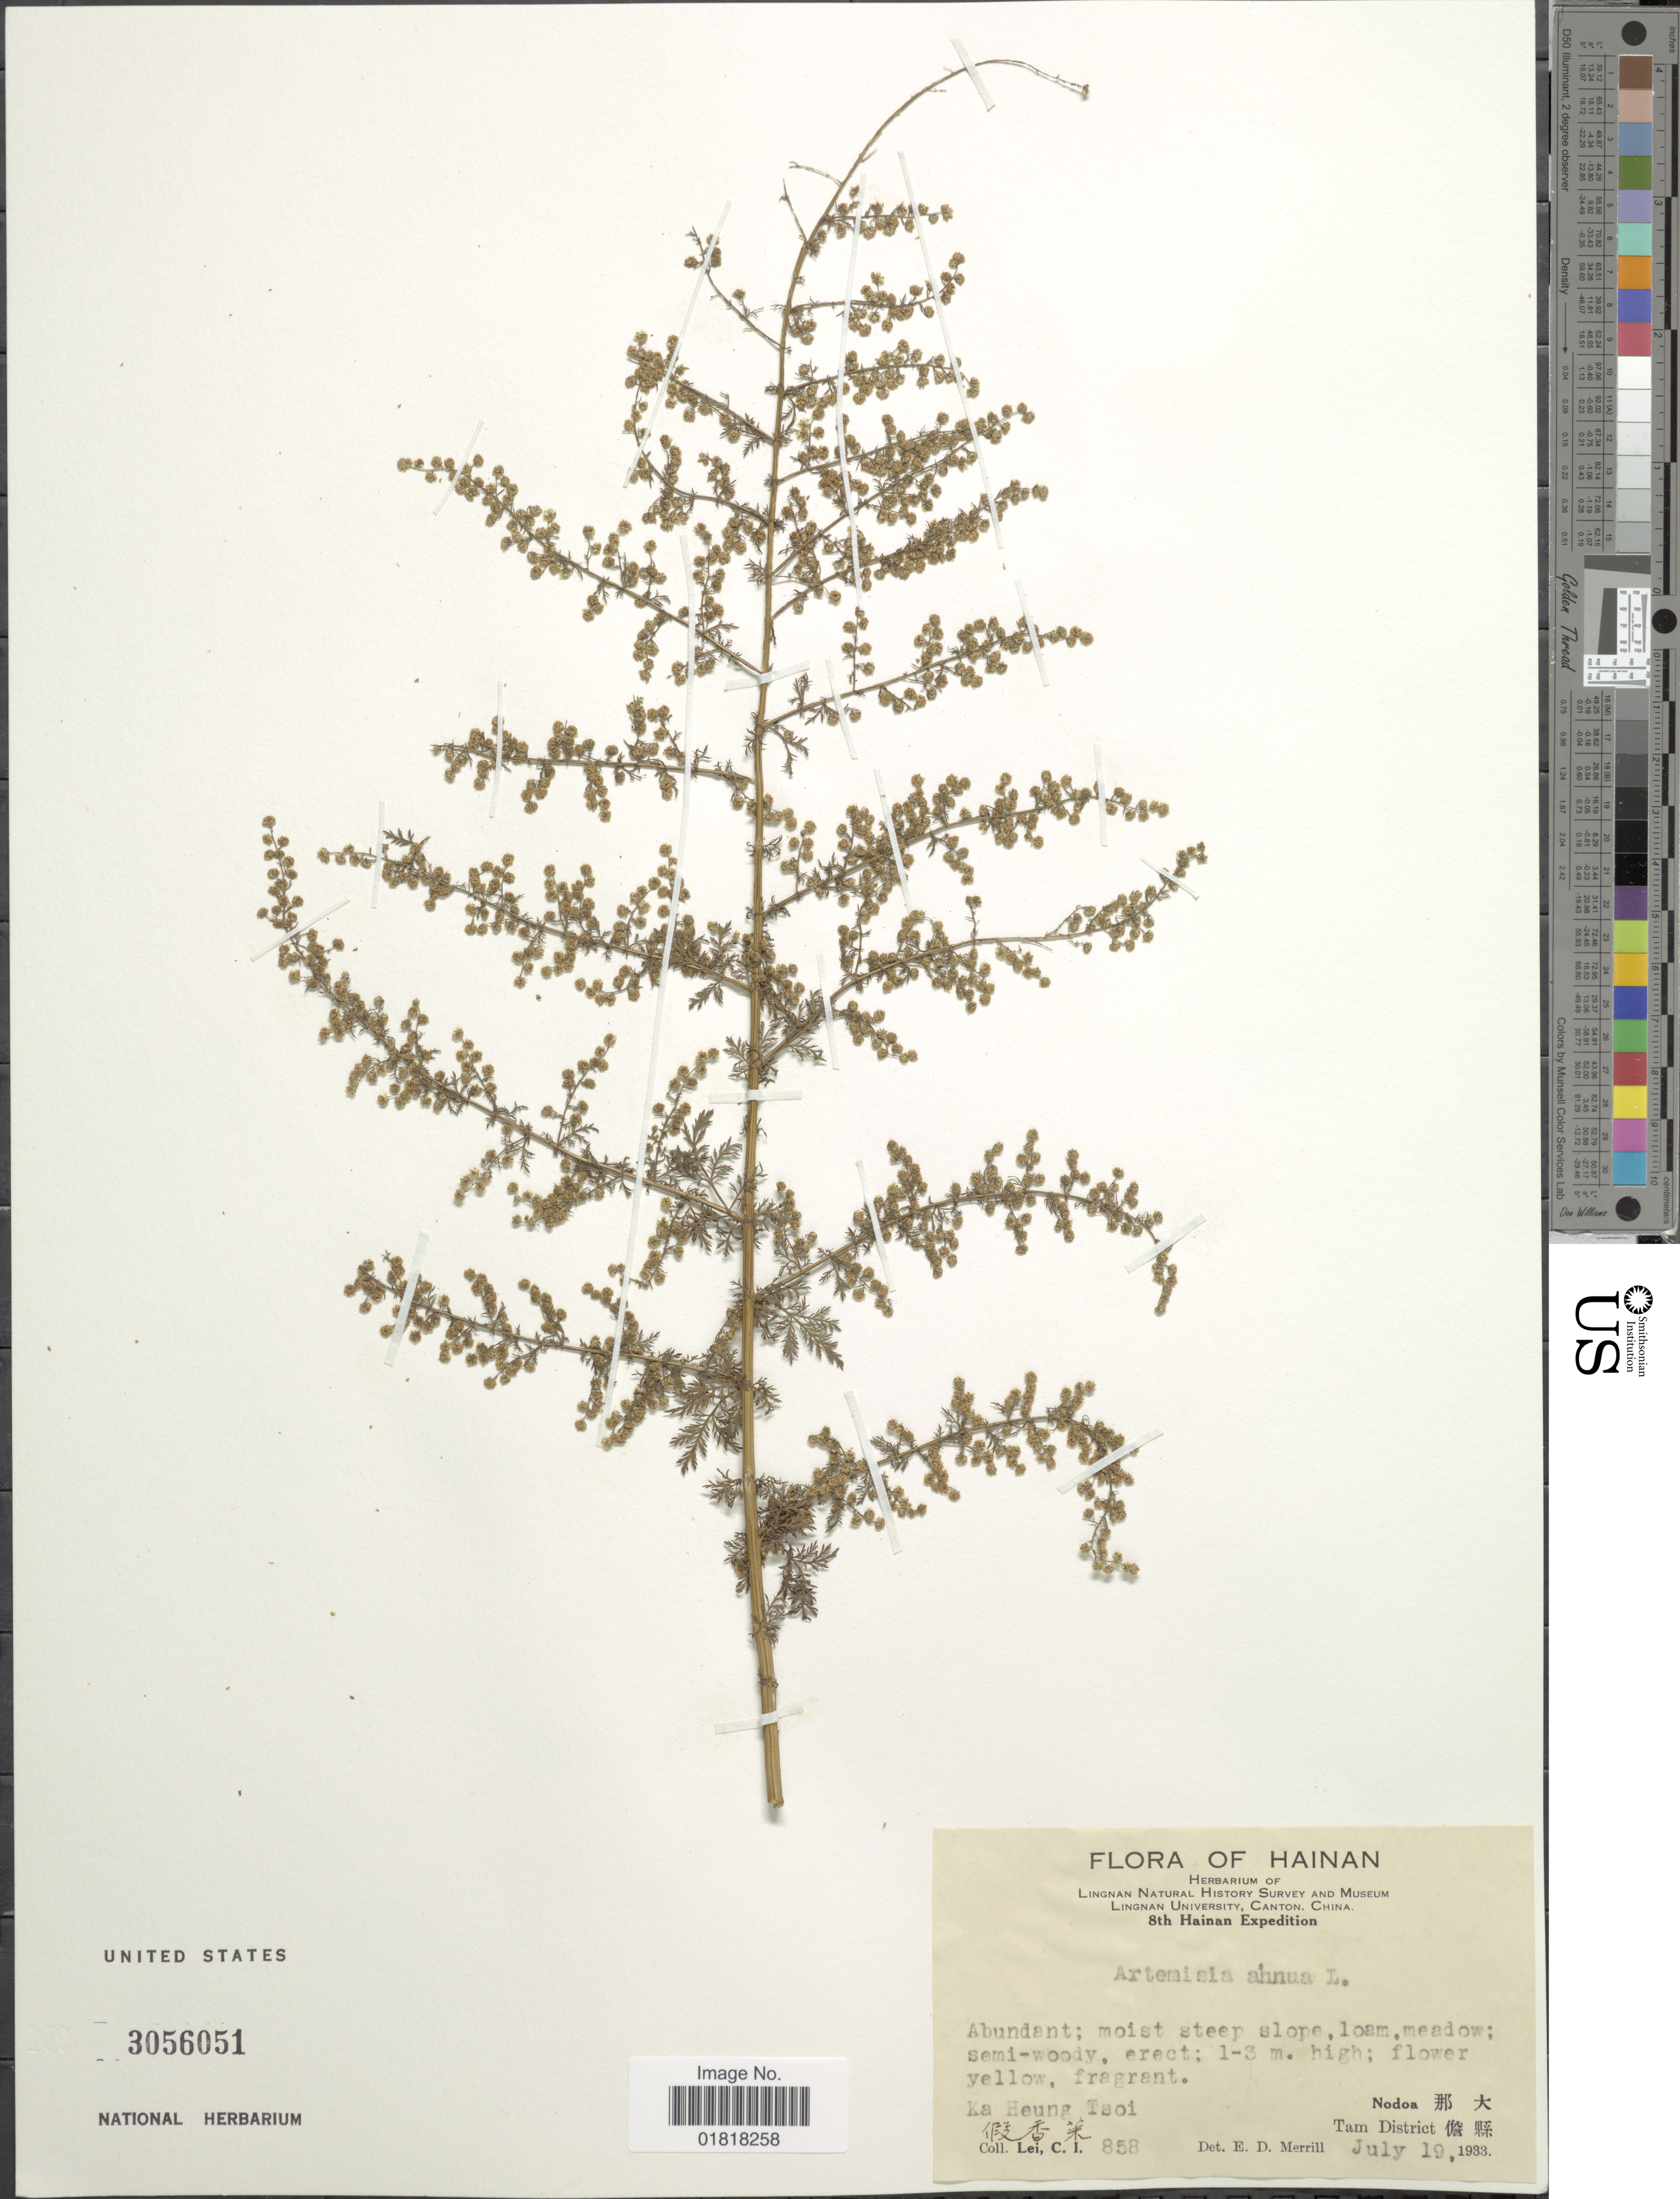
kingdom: Plantae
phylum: Tracheophyta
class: Magnoliopsida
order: Asterales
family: Asteraceae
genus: Artemisia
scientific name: Artemisia annua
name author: L.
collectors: C. I. Lei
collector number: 858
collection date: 1933-07-19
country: China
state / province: Hainan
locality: Moist steep slope, loam, meadow, semi-woody, Ka Heung Tsoi, Nodoa, Tam District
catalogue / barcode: US 3056051